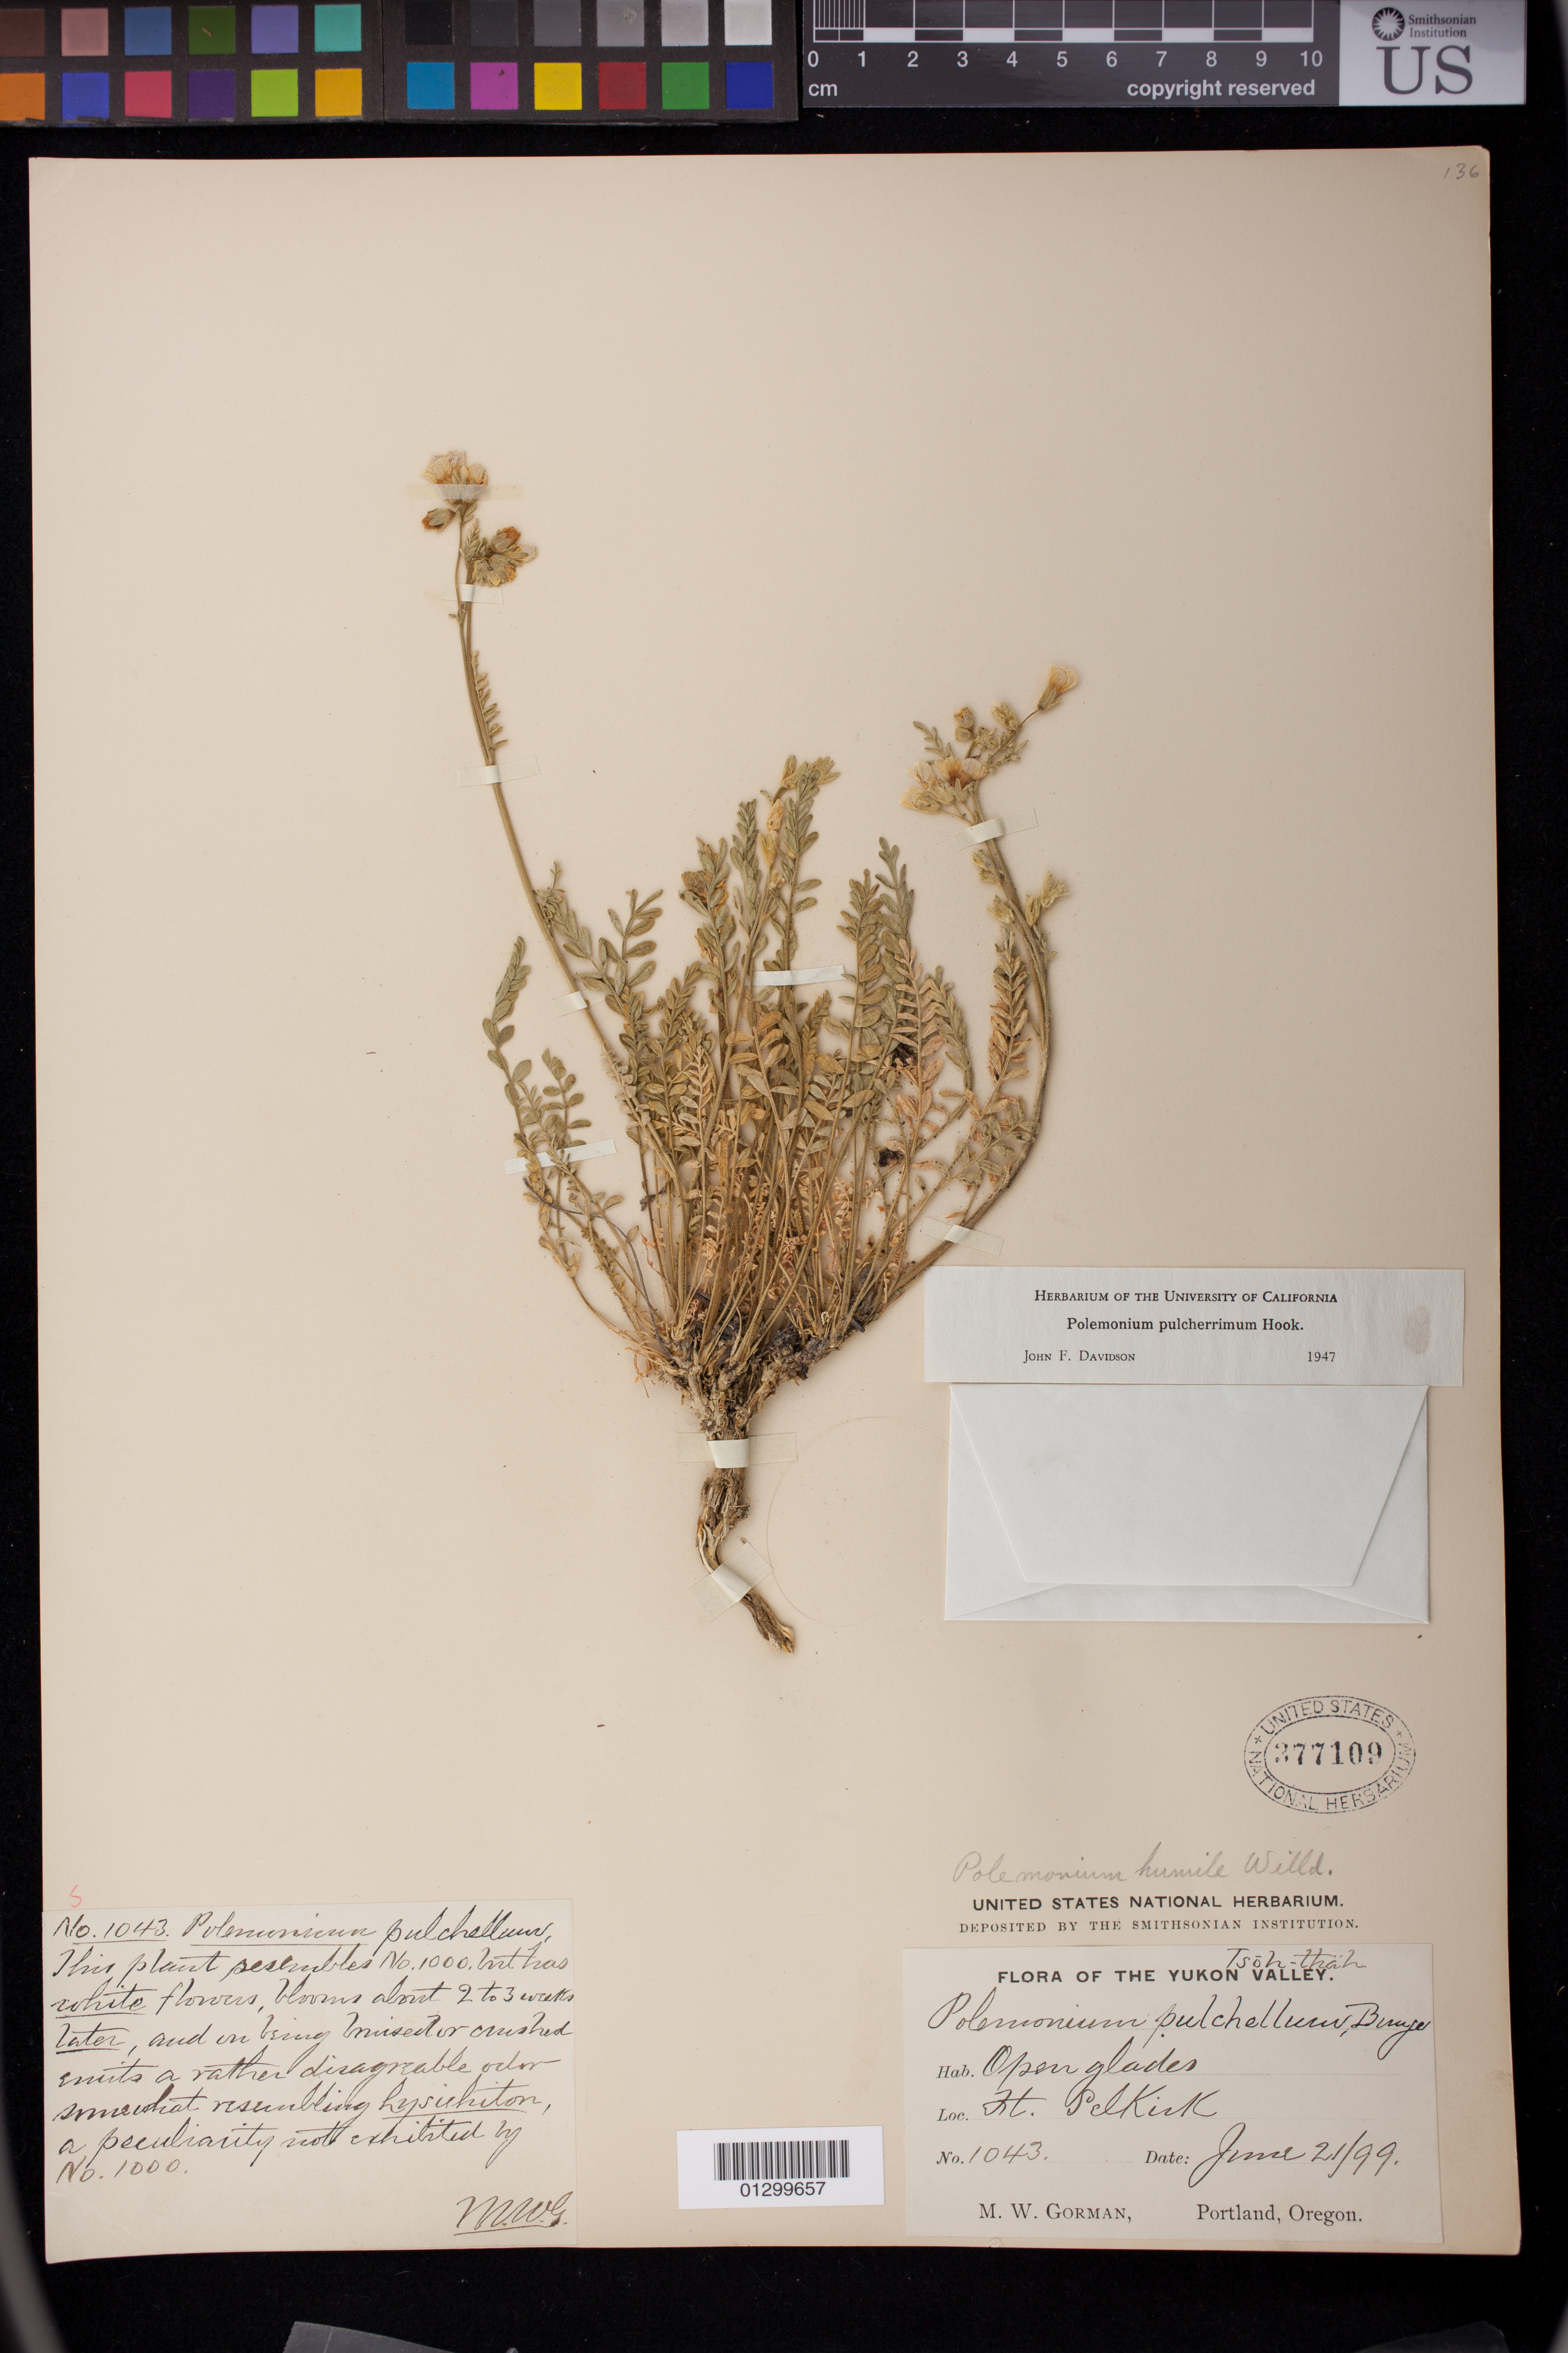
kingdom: Plantae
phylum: Tracheophyta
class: Magnoliopsida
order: Ericales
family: Polemoniaceae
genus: Polemonium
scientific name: Polemonium pulcherrimum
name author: Hook.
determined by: Davidson, J. F.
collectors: M. W. Gorman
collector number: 1043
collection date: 1899-06-21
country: Canada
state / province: Yukon Territory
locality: Fort Selkirk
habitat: Open glades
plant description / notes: This plant resembles No.1000 but has white flowers, blooms about 2 to 3 weeks later and in being bruise or crushed emits a rather disagreeable odor somewhat resembling Lysichiton, a peculiarity not exhibited by No.1000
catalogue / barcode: US 377109